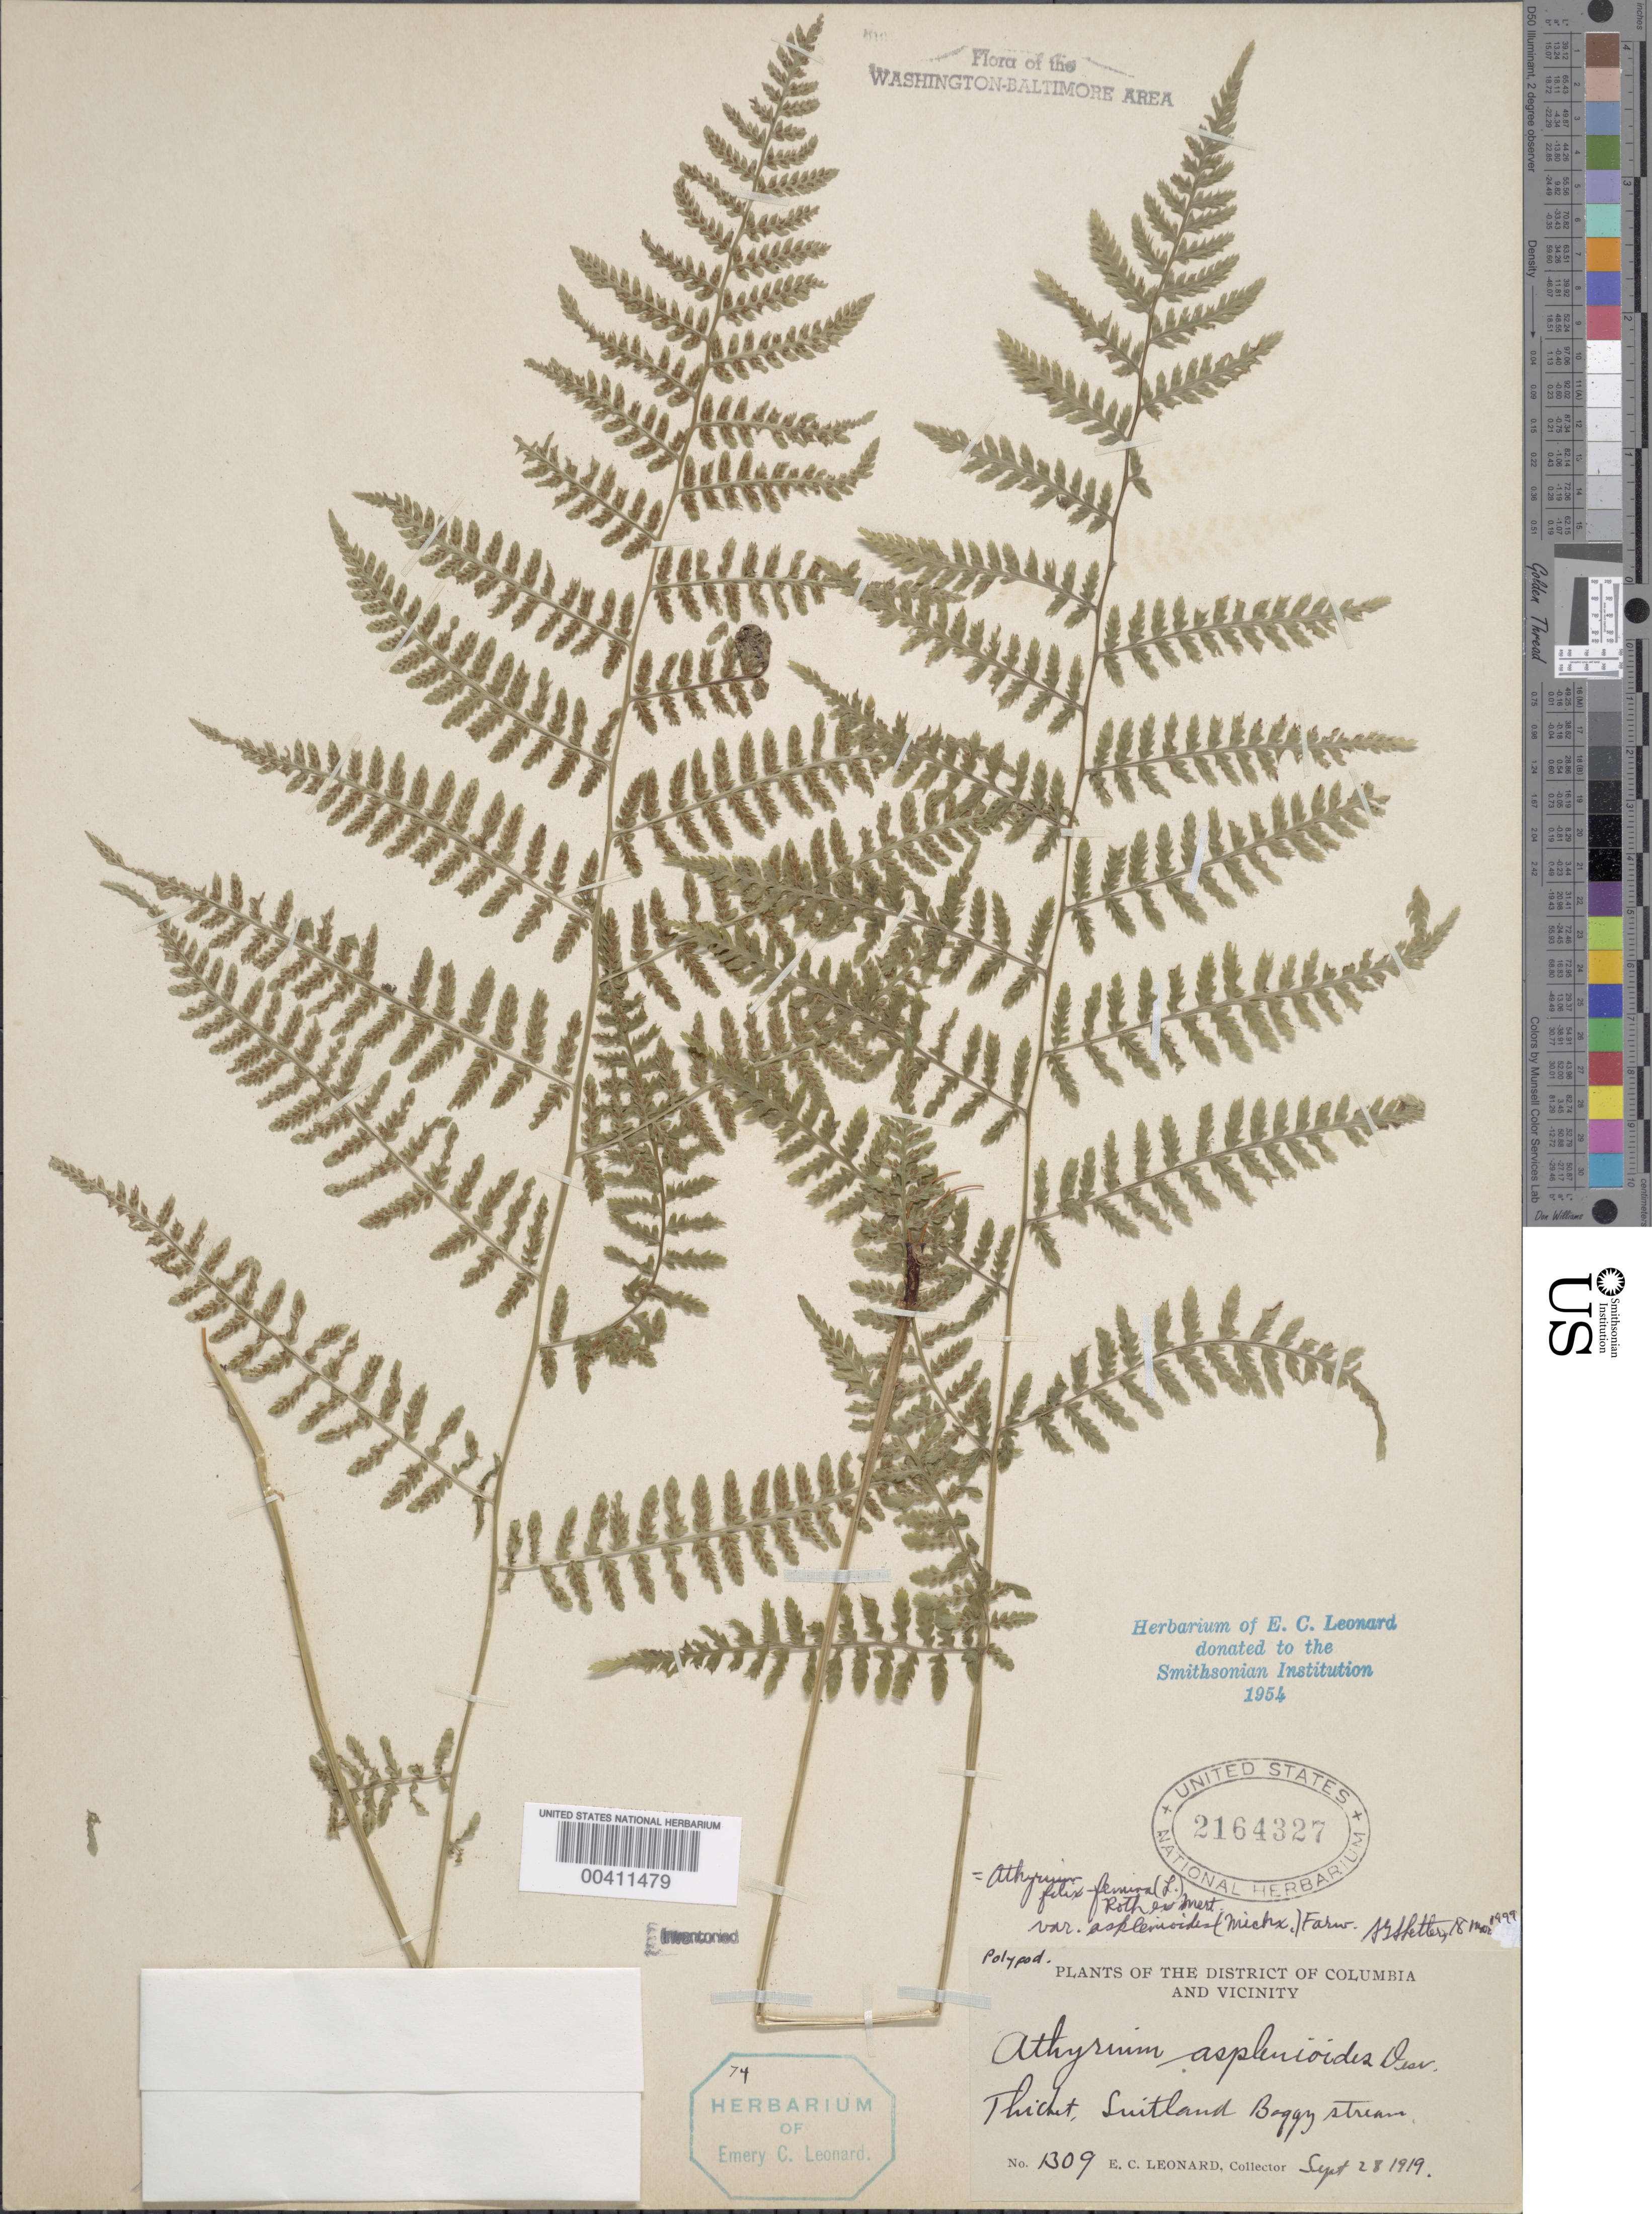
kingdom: Plantae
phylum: Tracheophyta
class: Polypodiopsida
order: Polypodiales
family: Athyriaceae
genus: Athyrium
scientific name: Athyrium filix-femina var. asplenioides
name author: (Michx.) Farw.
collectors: E. C. Leonard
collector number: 1309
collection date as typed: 28 Sep 1919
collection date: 1919-09-28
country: United States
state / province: Maryland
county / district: Prince George's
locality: Suitland Bog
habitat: Thicket of boggystream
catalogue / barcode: US 2164327